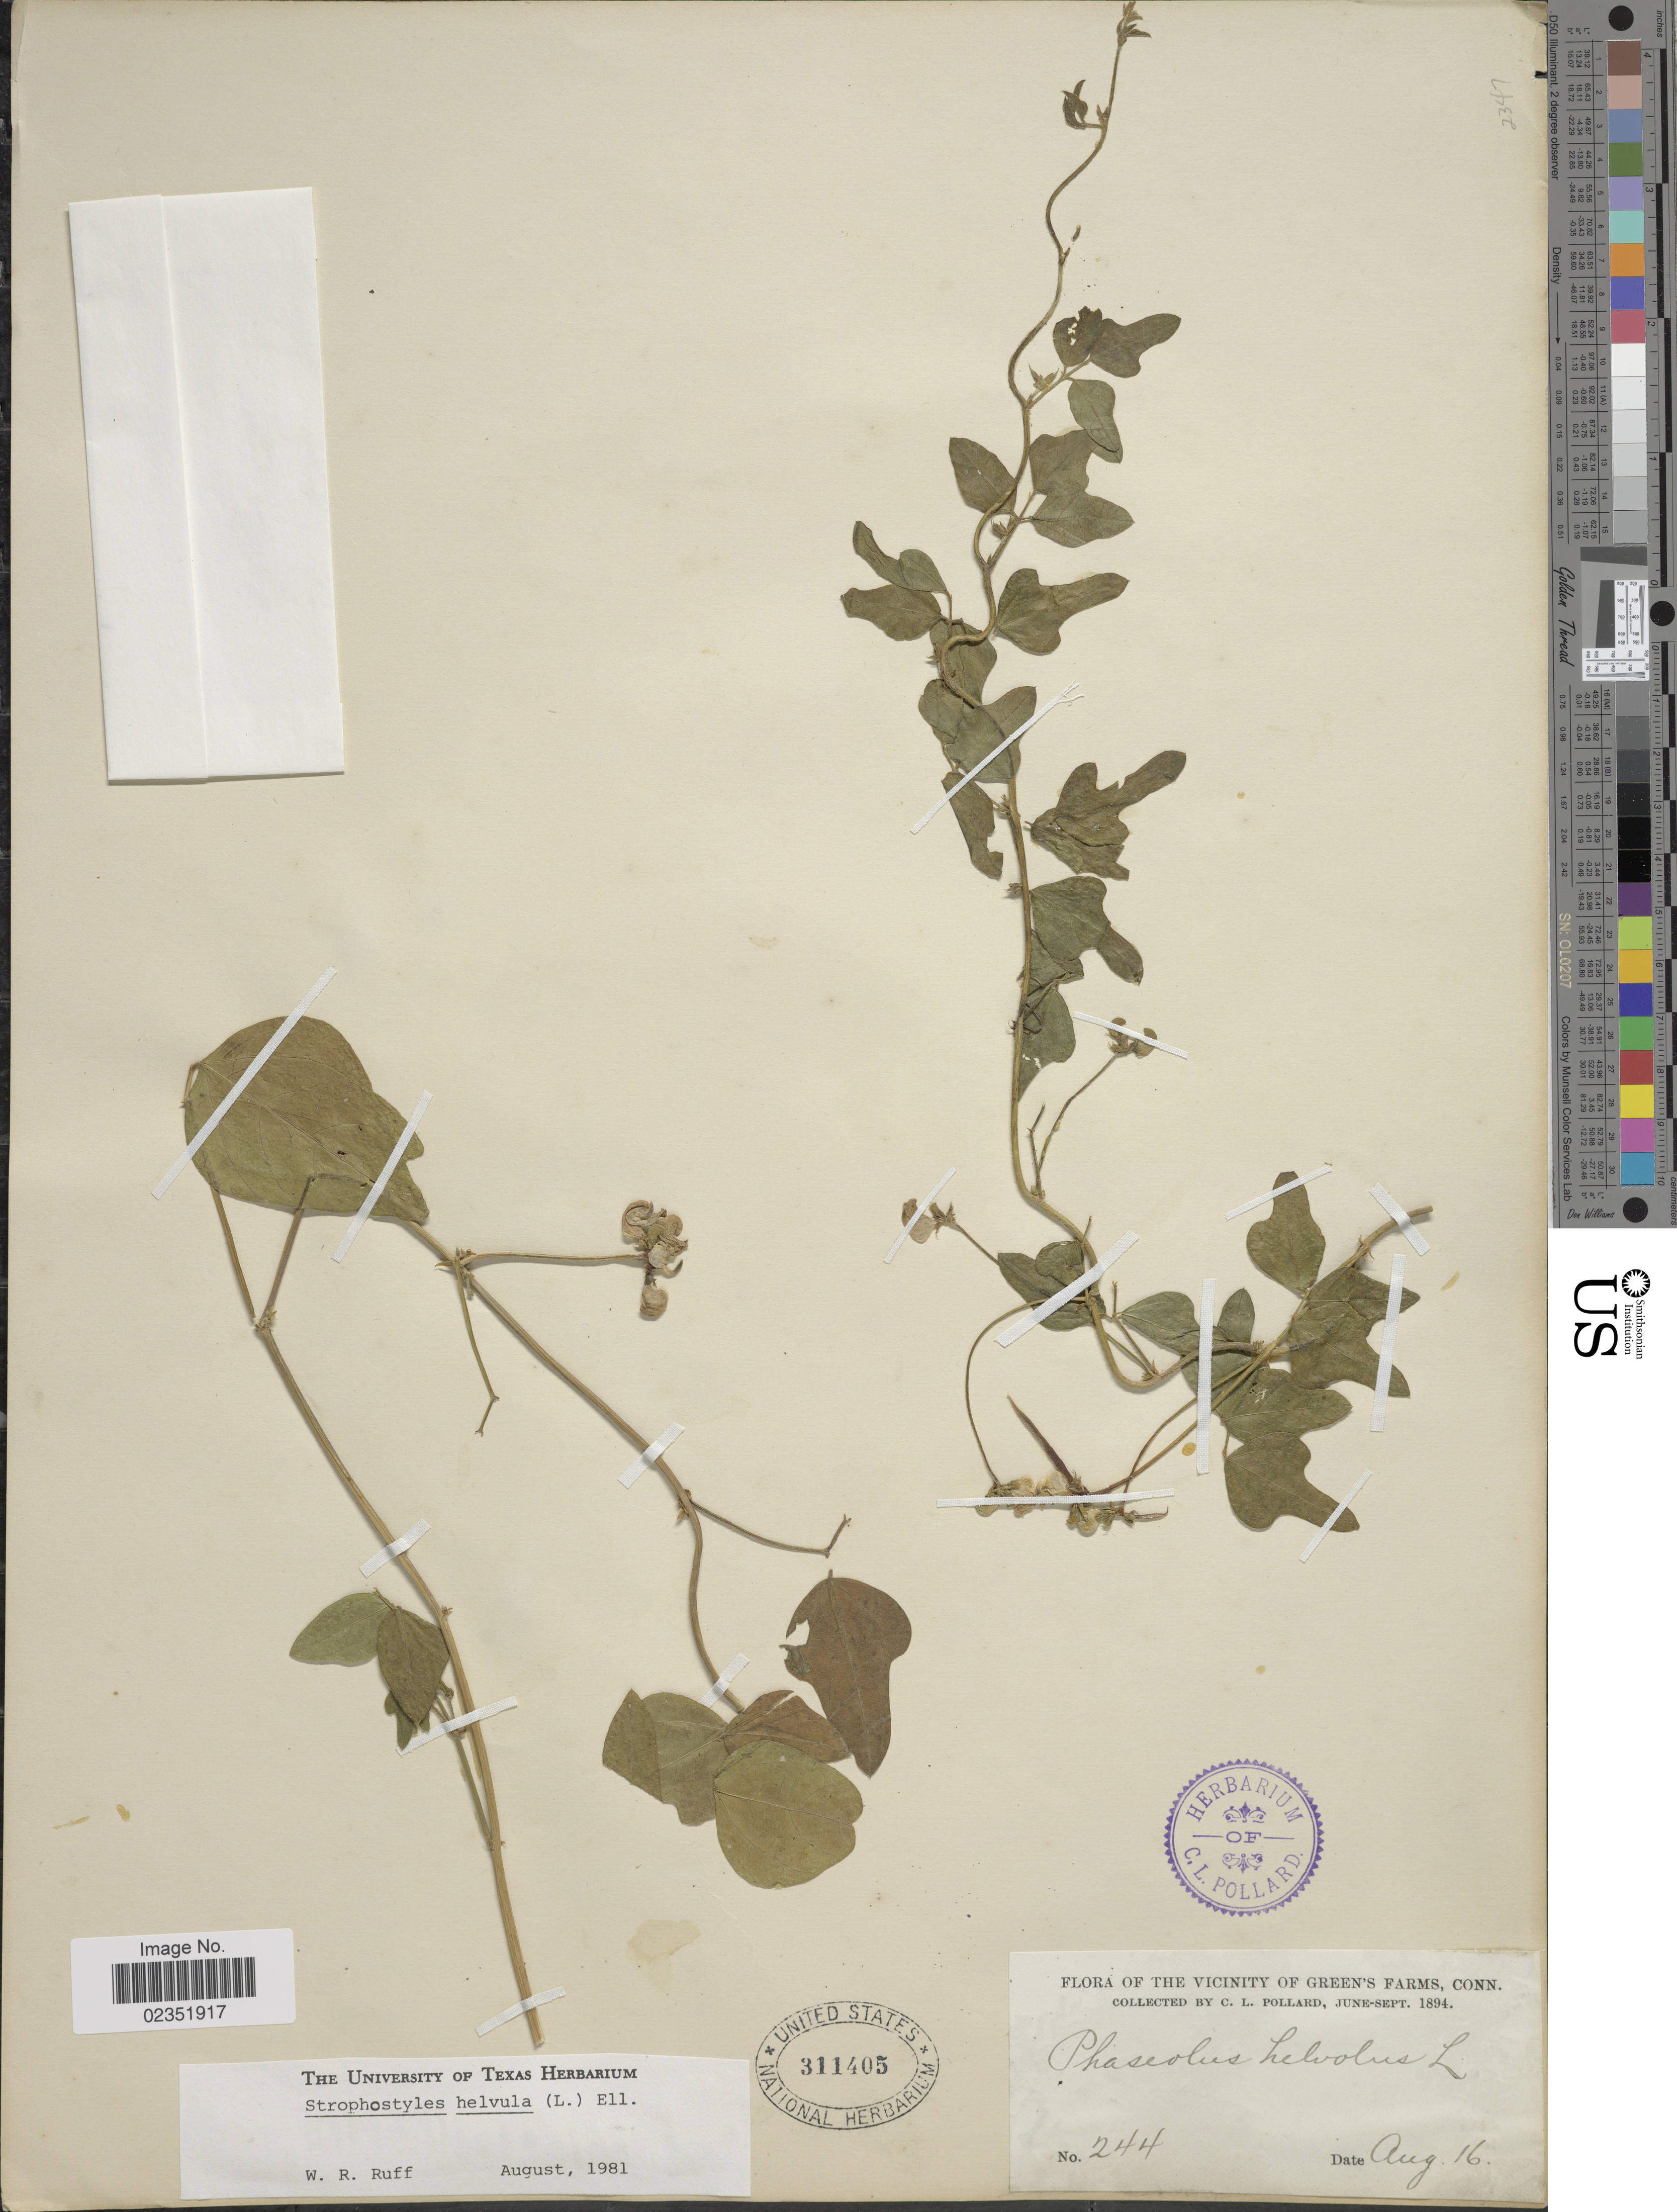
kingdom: Plantae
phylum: Tracheophyta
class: Magnoliopsida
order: Fabales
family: Fabaceae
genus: Strophostyles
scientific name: Strophostyles helvola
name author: (L.) Elliott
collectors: C. L. Pollard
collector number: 244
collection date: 1894-08-16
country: United States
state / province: Connecticut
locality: The Vicinity of Green's Farms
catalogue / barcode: US 311405